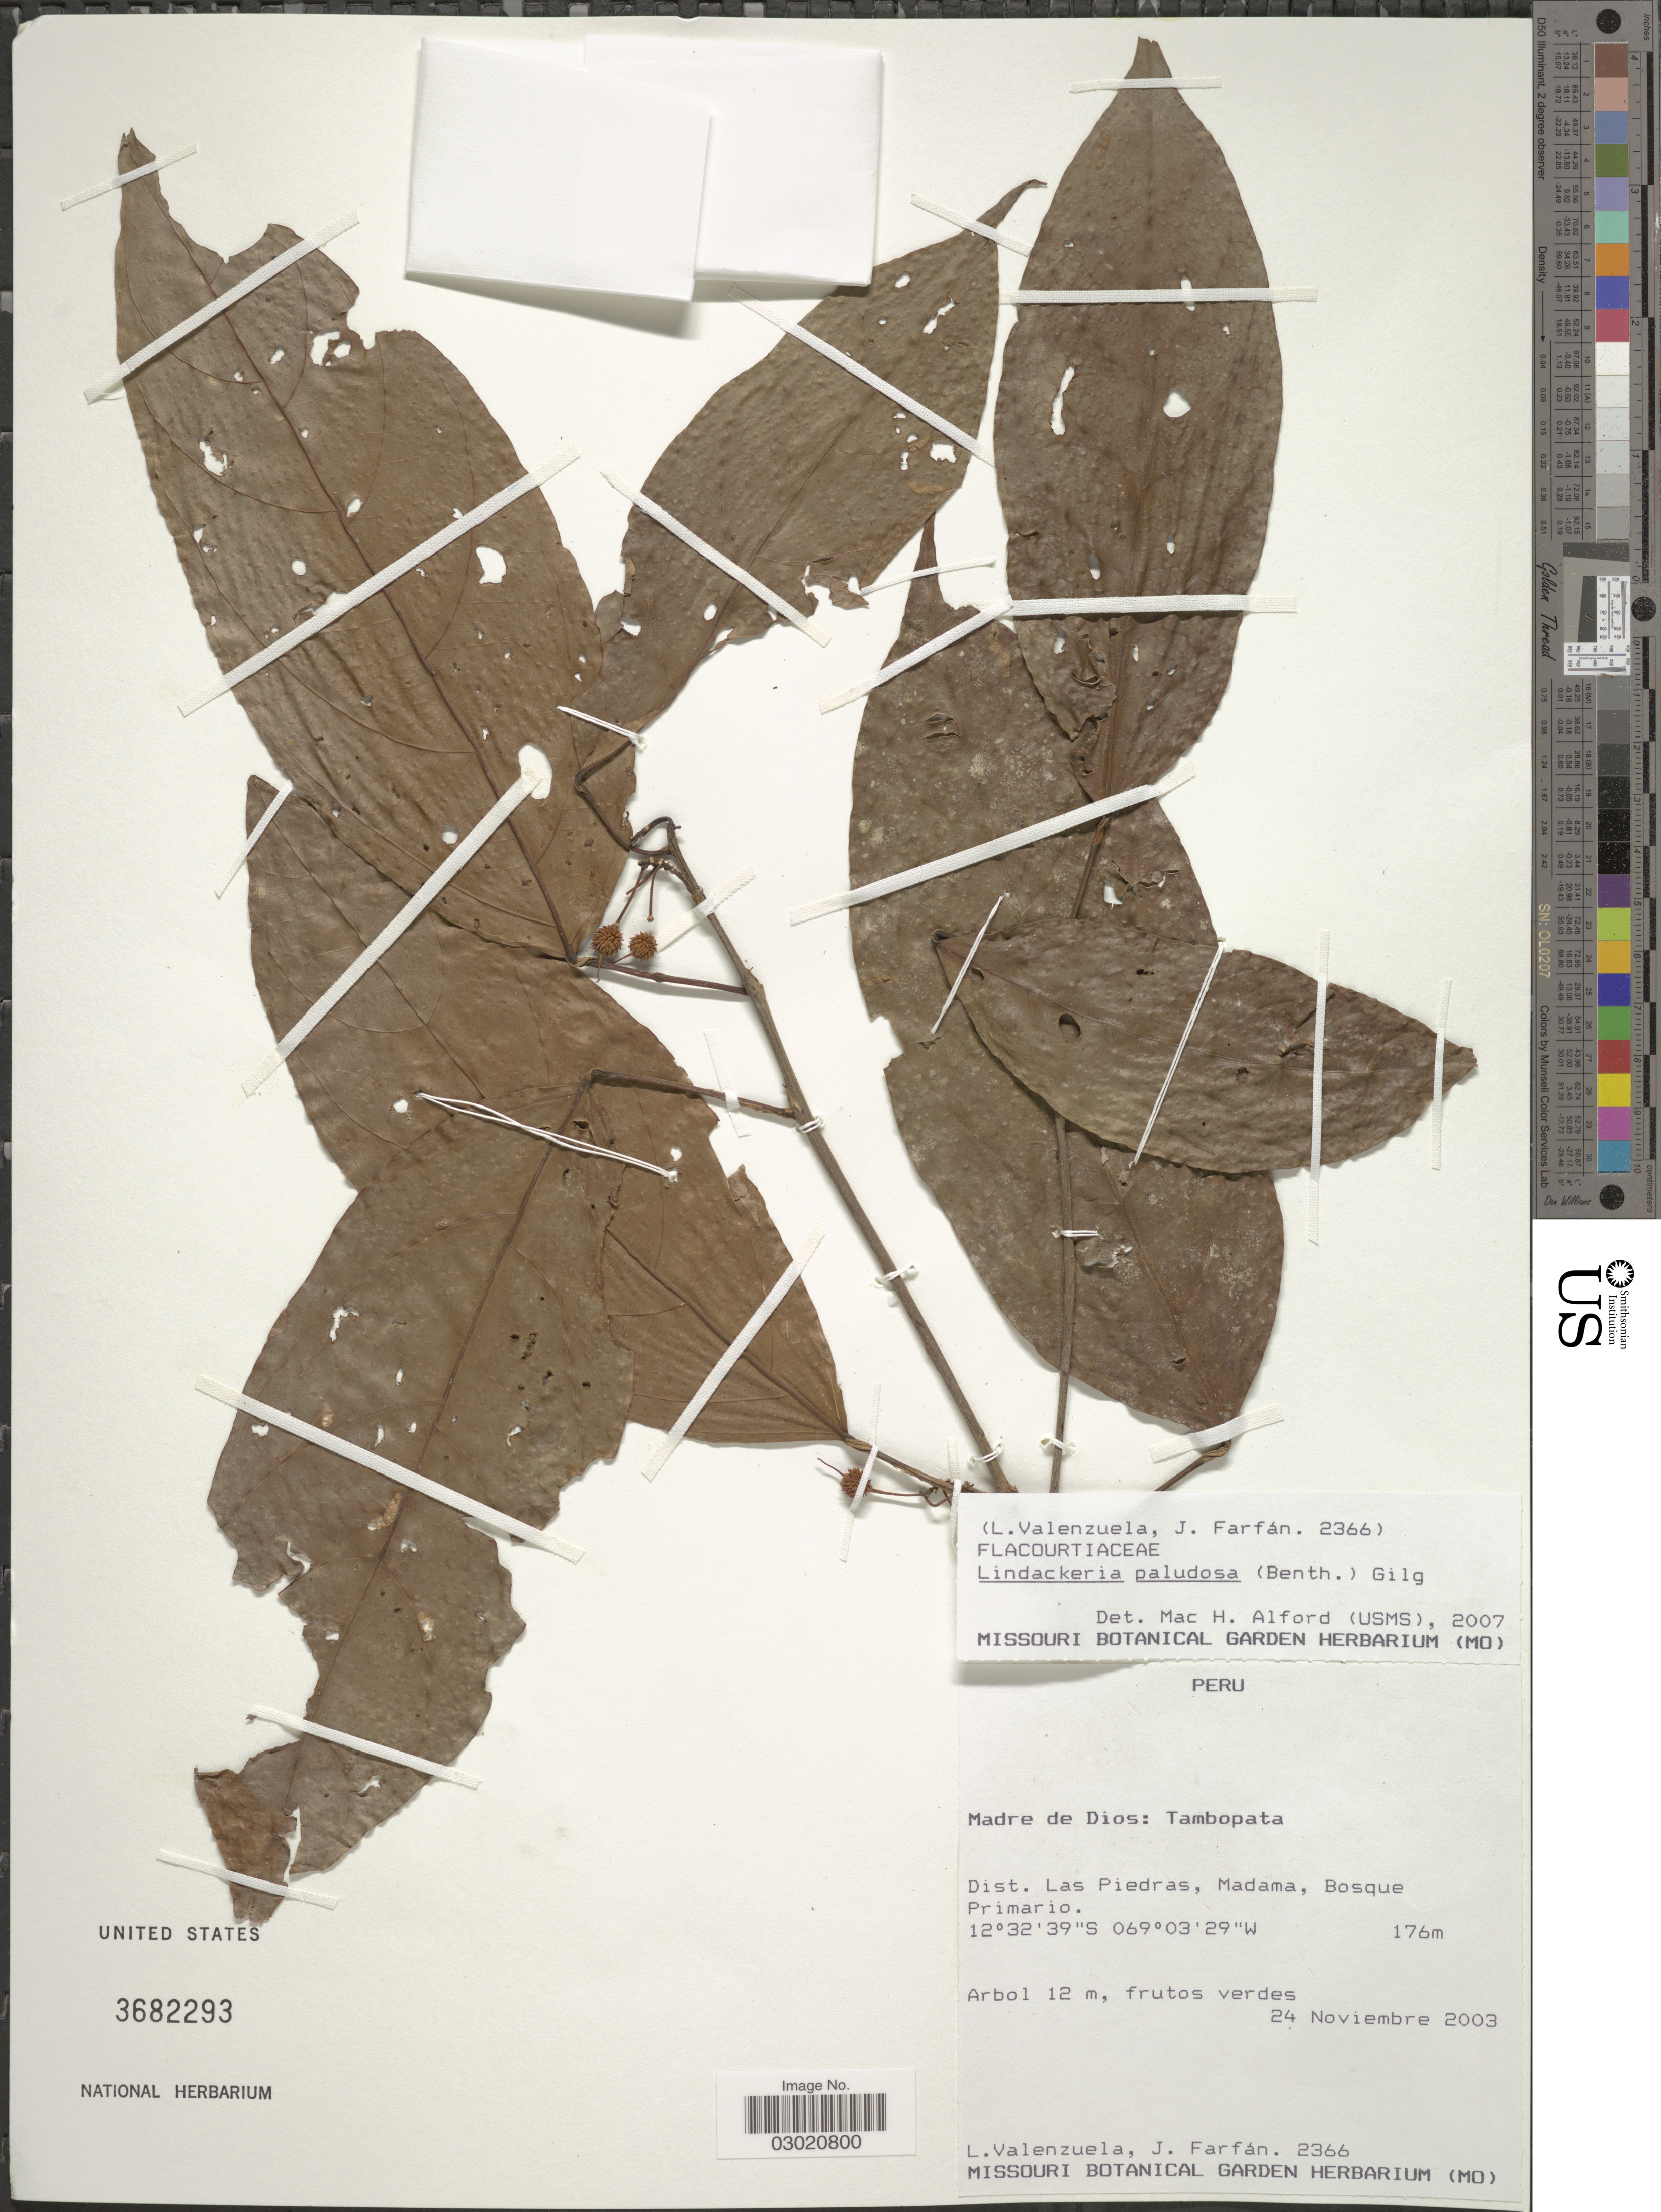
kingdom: Plantae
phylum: Tracheophyta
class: Magnoliopsida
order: Malpighiales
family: Achariaceae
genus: Lindackeria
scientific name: Lindackeria paludosa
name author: (Benth.) Gilg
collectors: L. Valenzuela & J. Farfán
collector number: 2366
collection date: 2003-11-24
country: Peru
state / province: Madre de Dios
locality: Madre de Dios: Tambopata, Dist. Las Piedras, Madama.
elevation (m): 176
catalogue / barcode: US 3682293